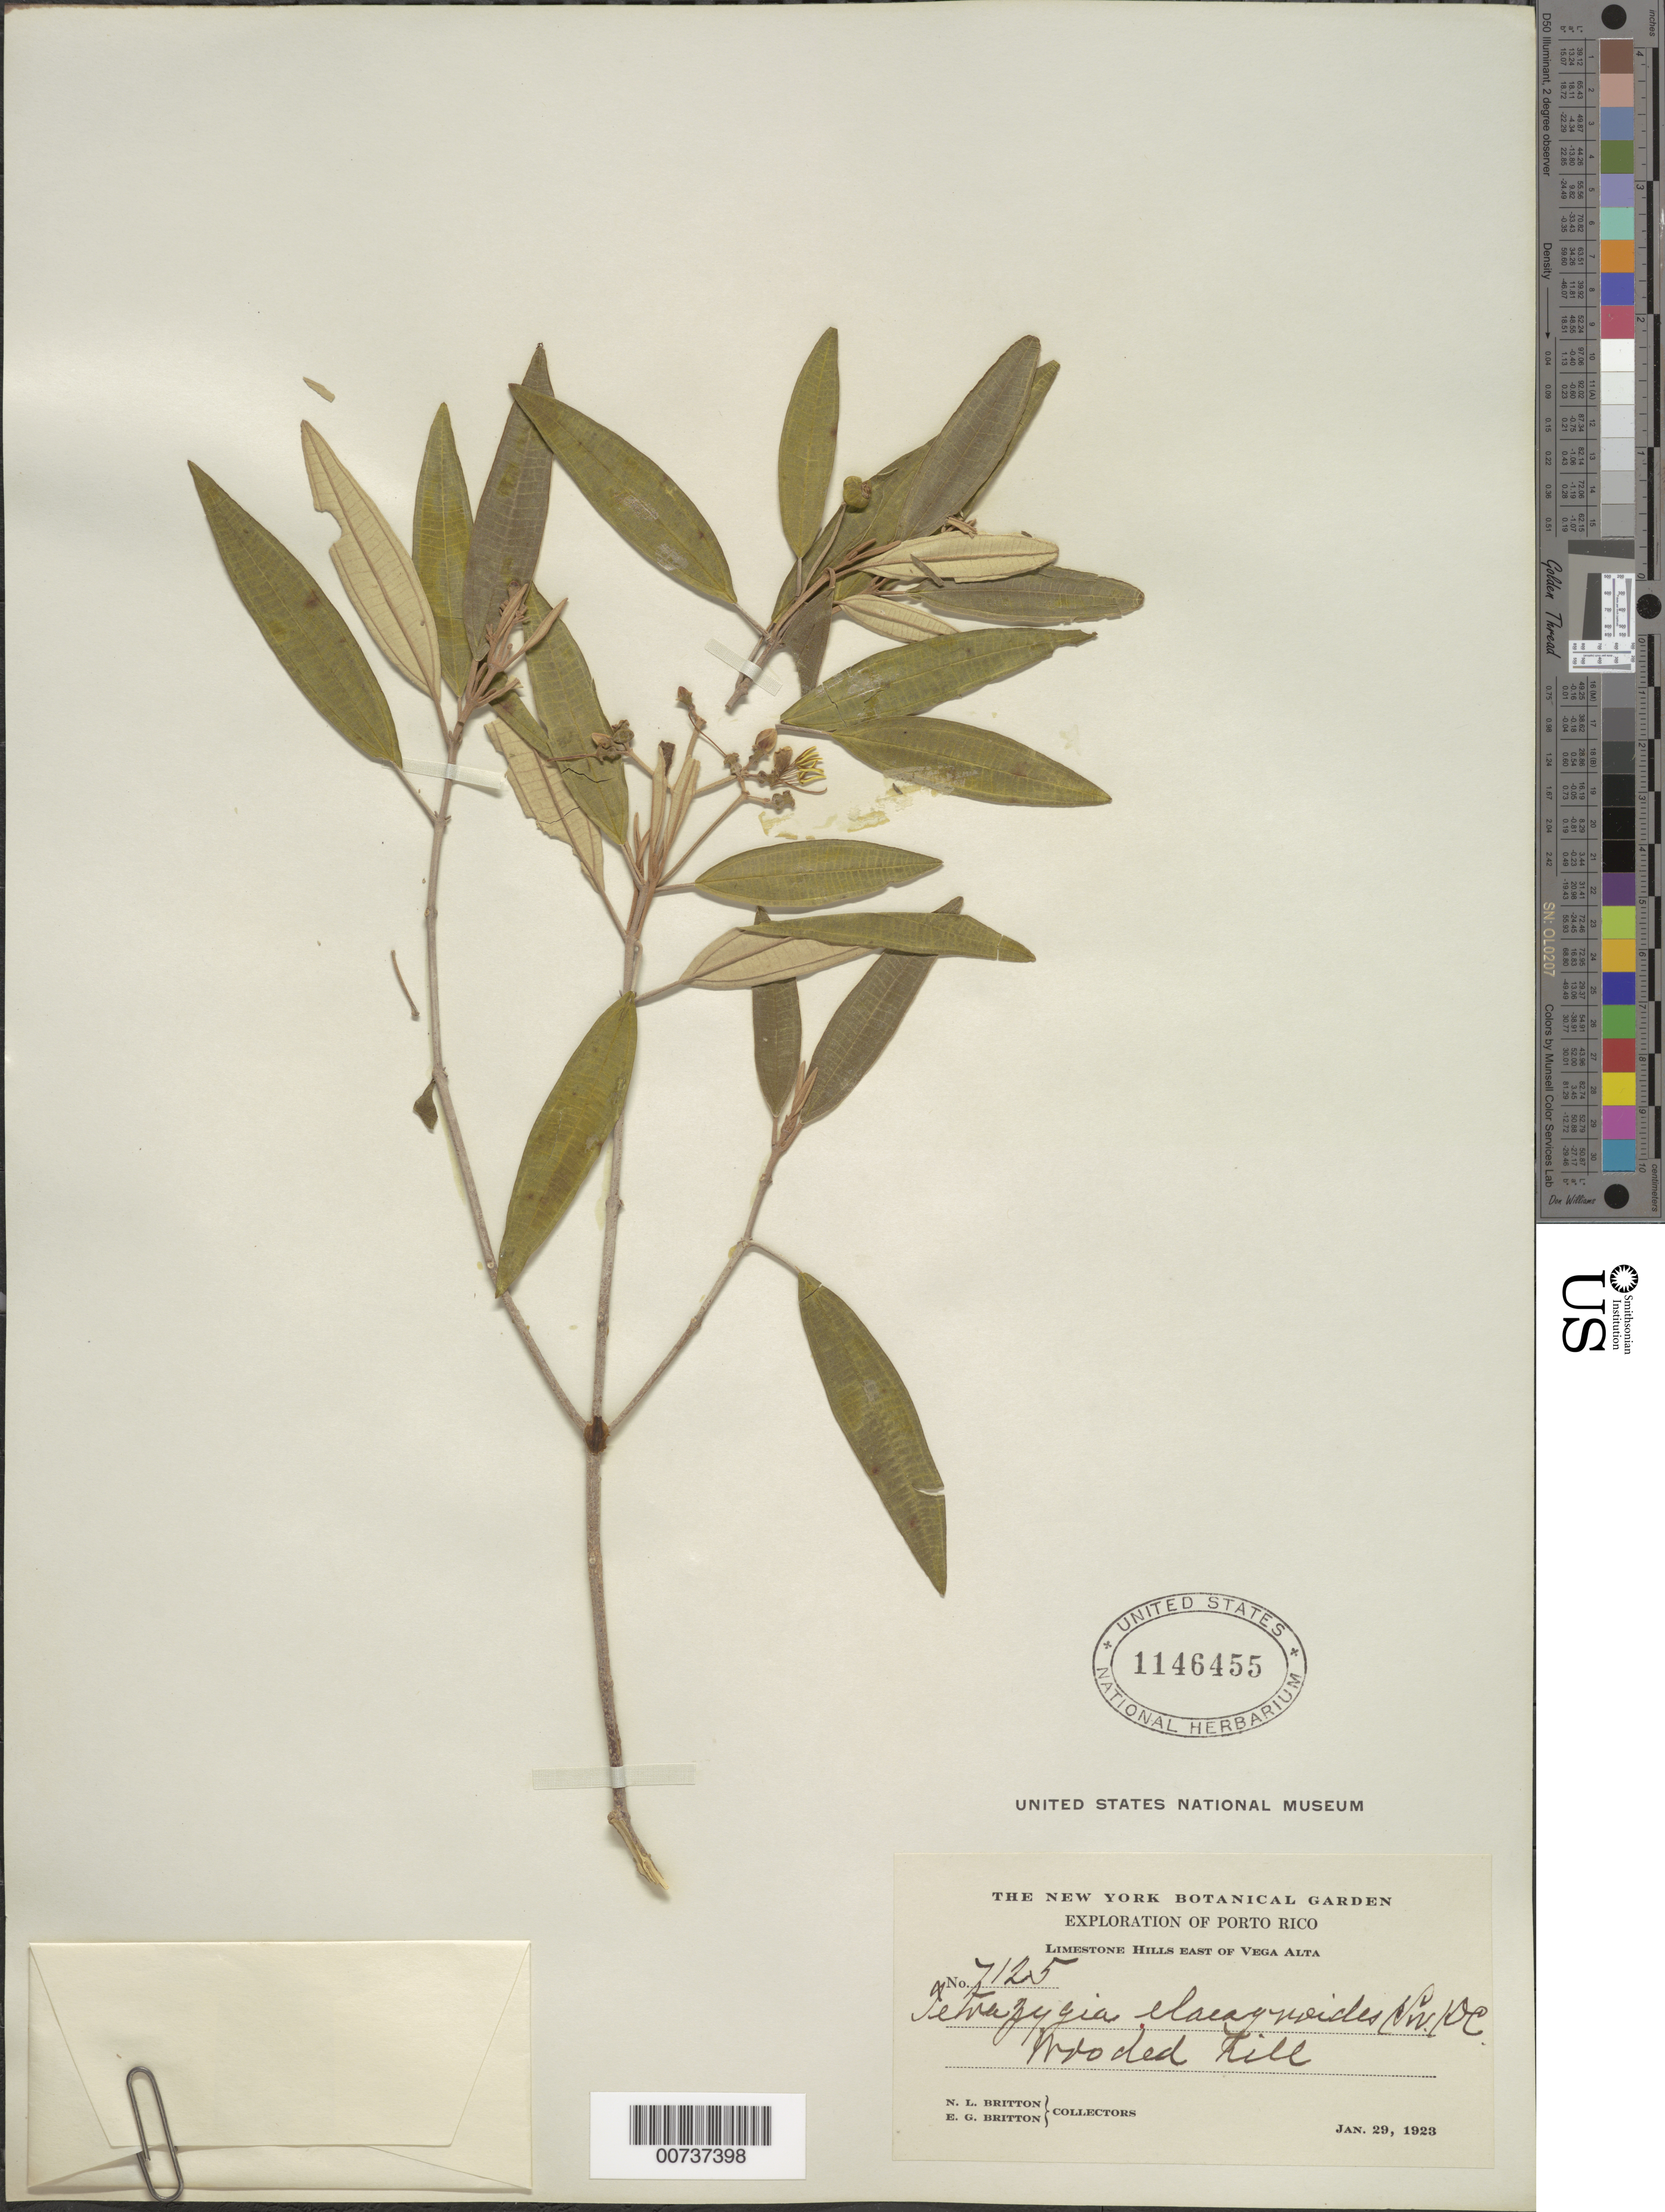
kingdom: Plantae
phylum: Tracheophyta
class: Magnoliopsida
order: Myrtales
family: Melastomataceae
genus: Miconia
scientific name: Miconia elaeagnoides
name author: (Sw.) Griseb.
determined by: Judd, Walter S.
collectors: N. Britton & E. G. Britton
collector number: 7125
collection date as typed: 29 Jan 1923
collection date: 1923-01-29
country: Puerto Rico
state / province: Vega Alta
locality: East of Vega Alta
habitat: Wooded hill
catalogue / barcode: US 1146455